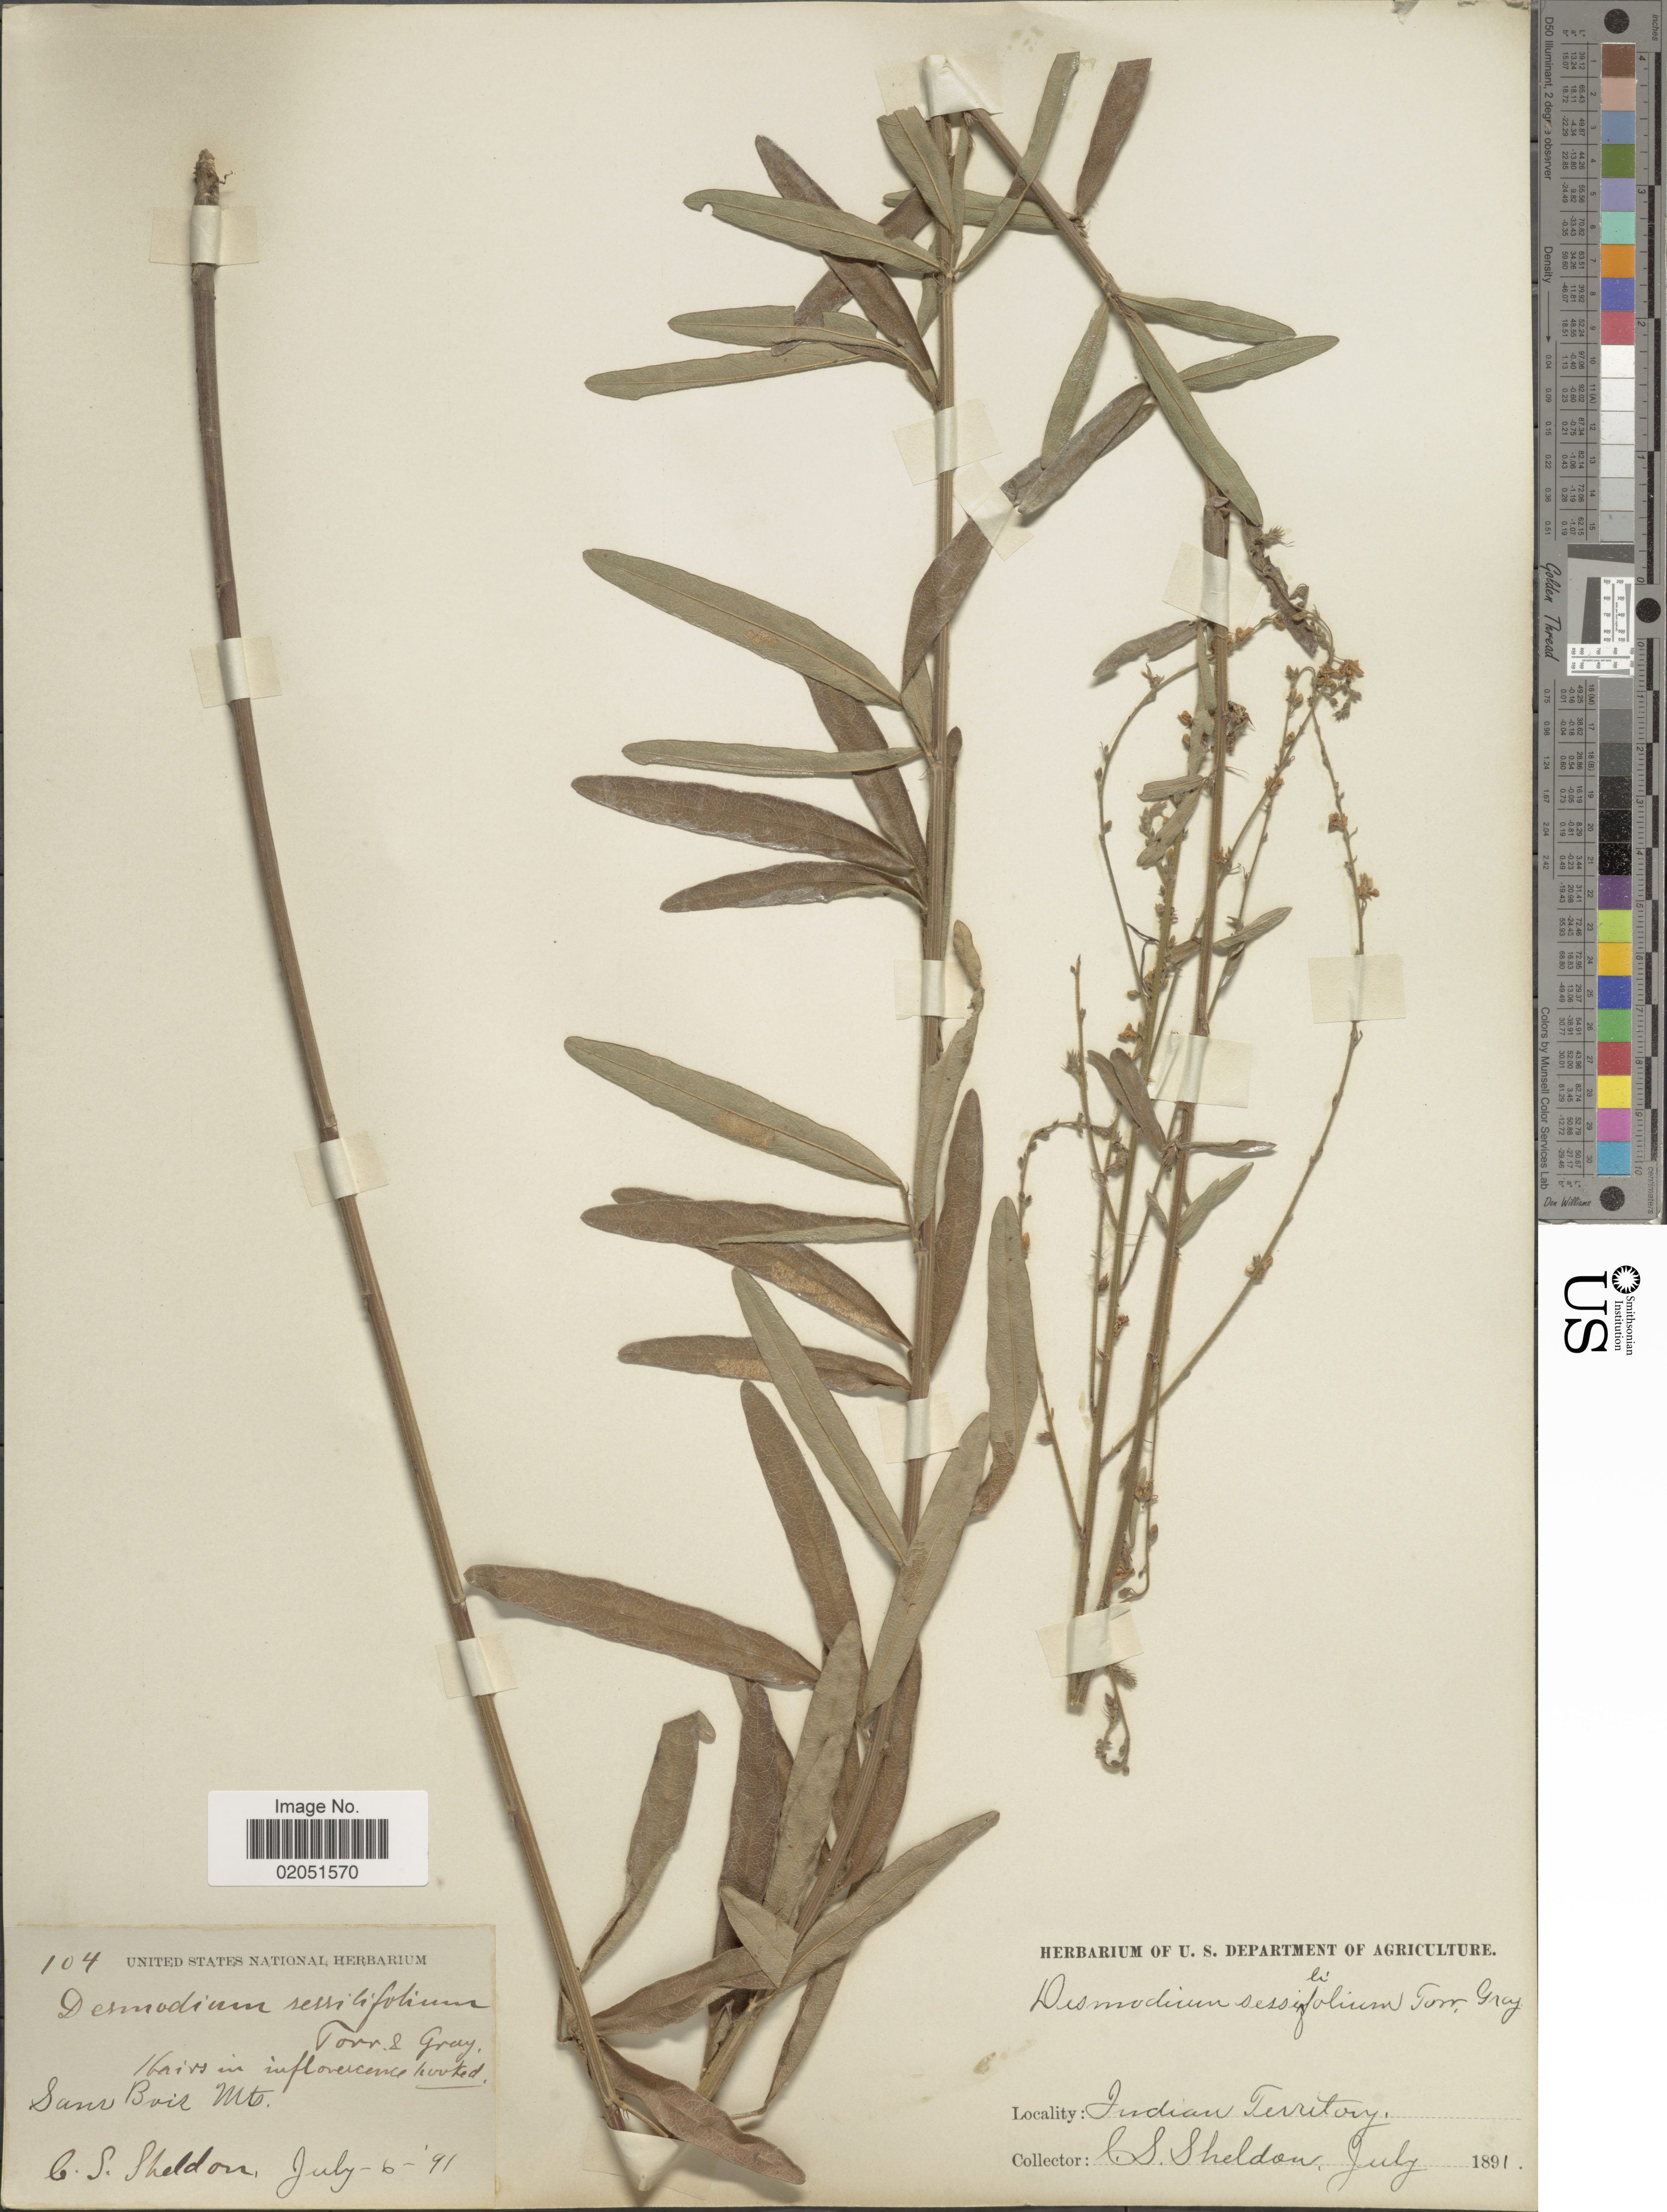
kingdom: Plantae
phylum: Tracheophyta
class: Magnoliopsida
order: Fabales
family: Fabaceae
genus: Desmodium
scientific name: Desmodium sessilifolium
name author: Torr. & A. Gray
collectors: C. S. Sheldon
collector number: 104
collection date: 1891-07-06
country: United States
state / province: Oklahoma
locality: Sans Bois Mts., Indian Territory